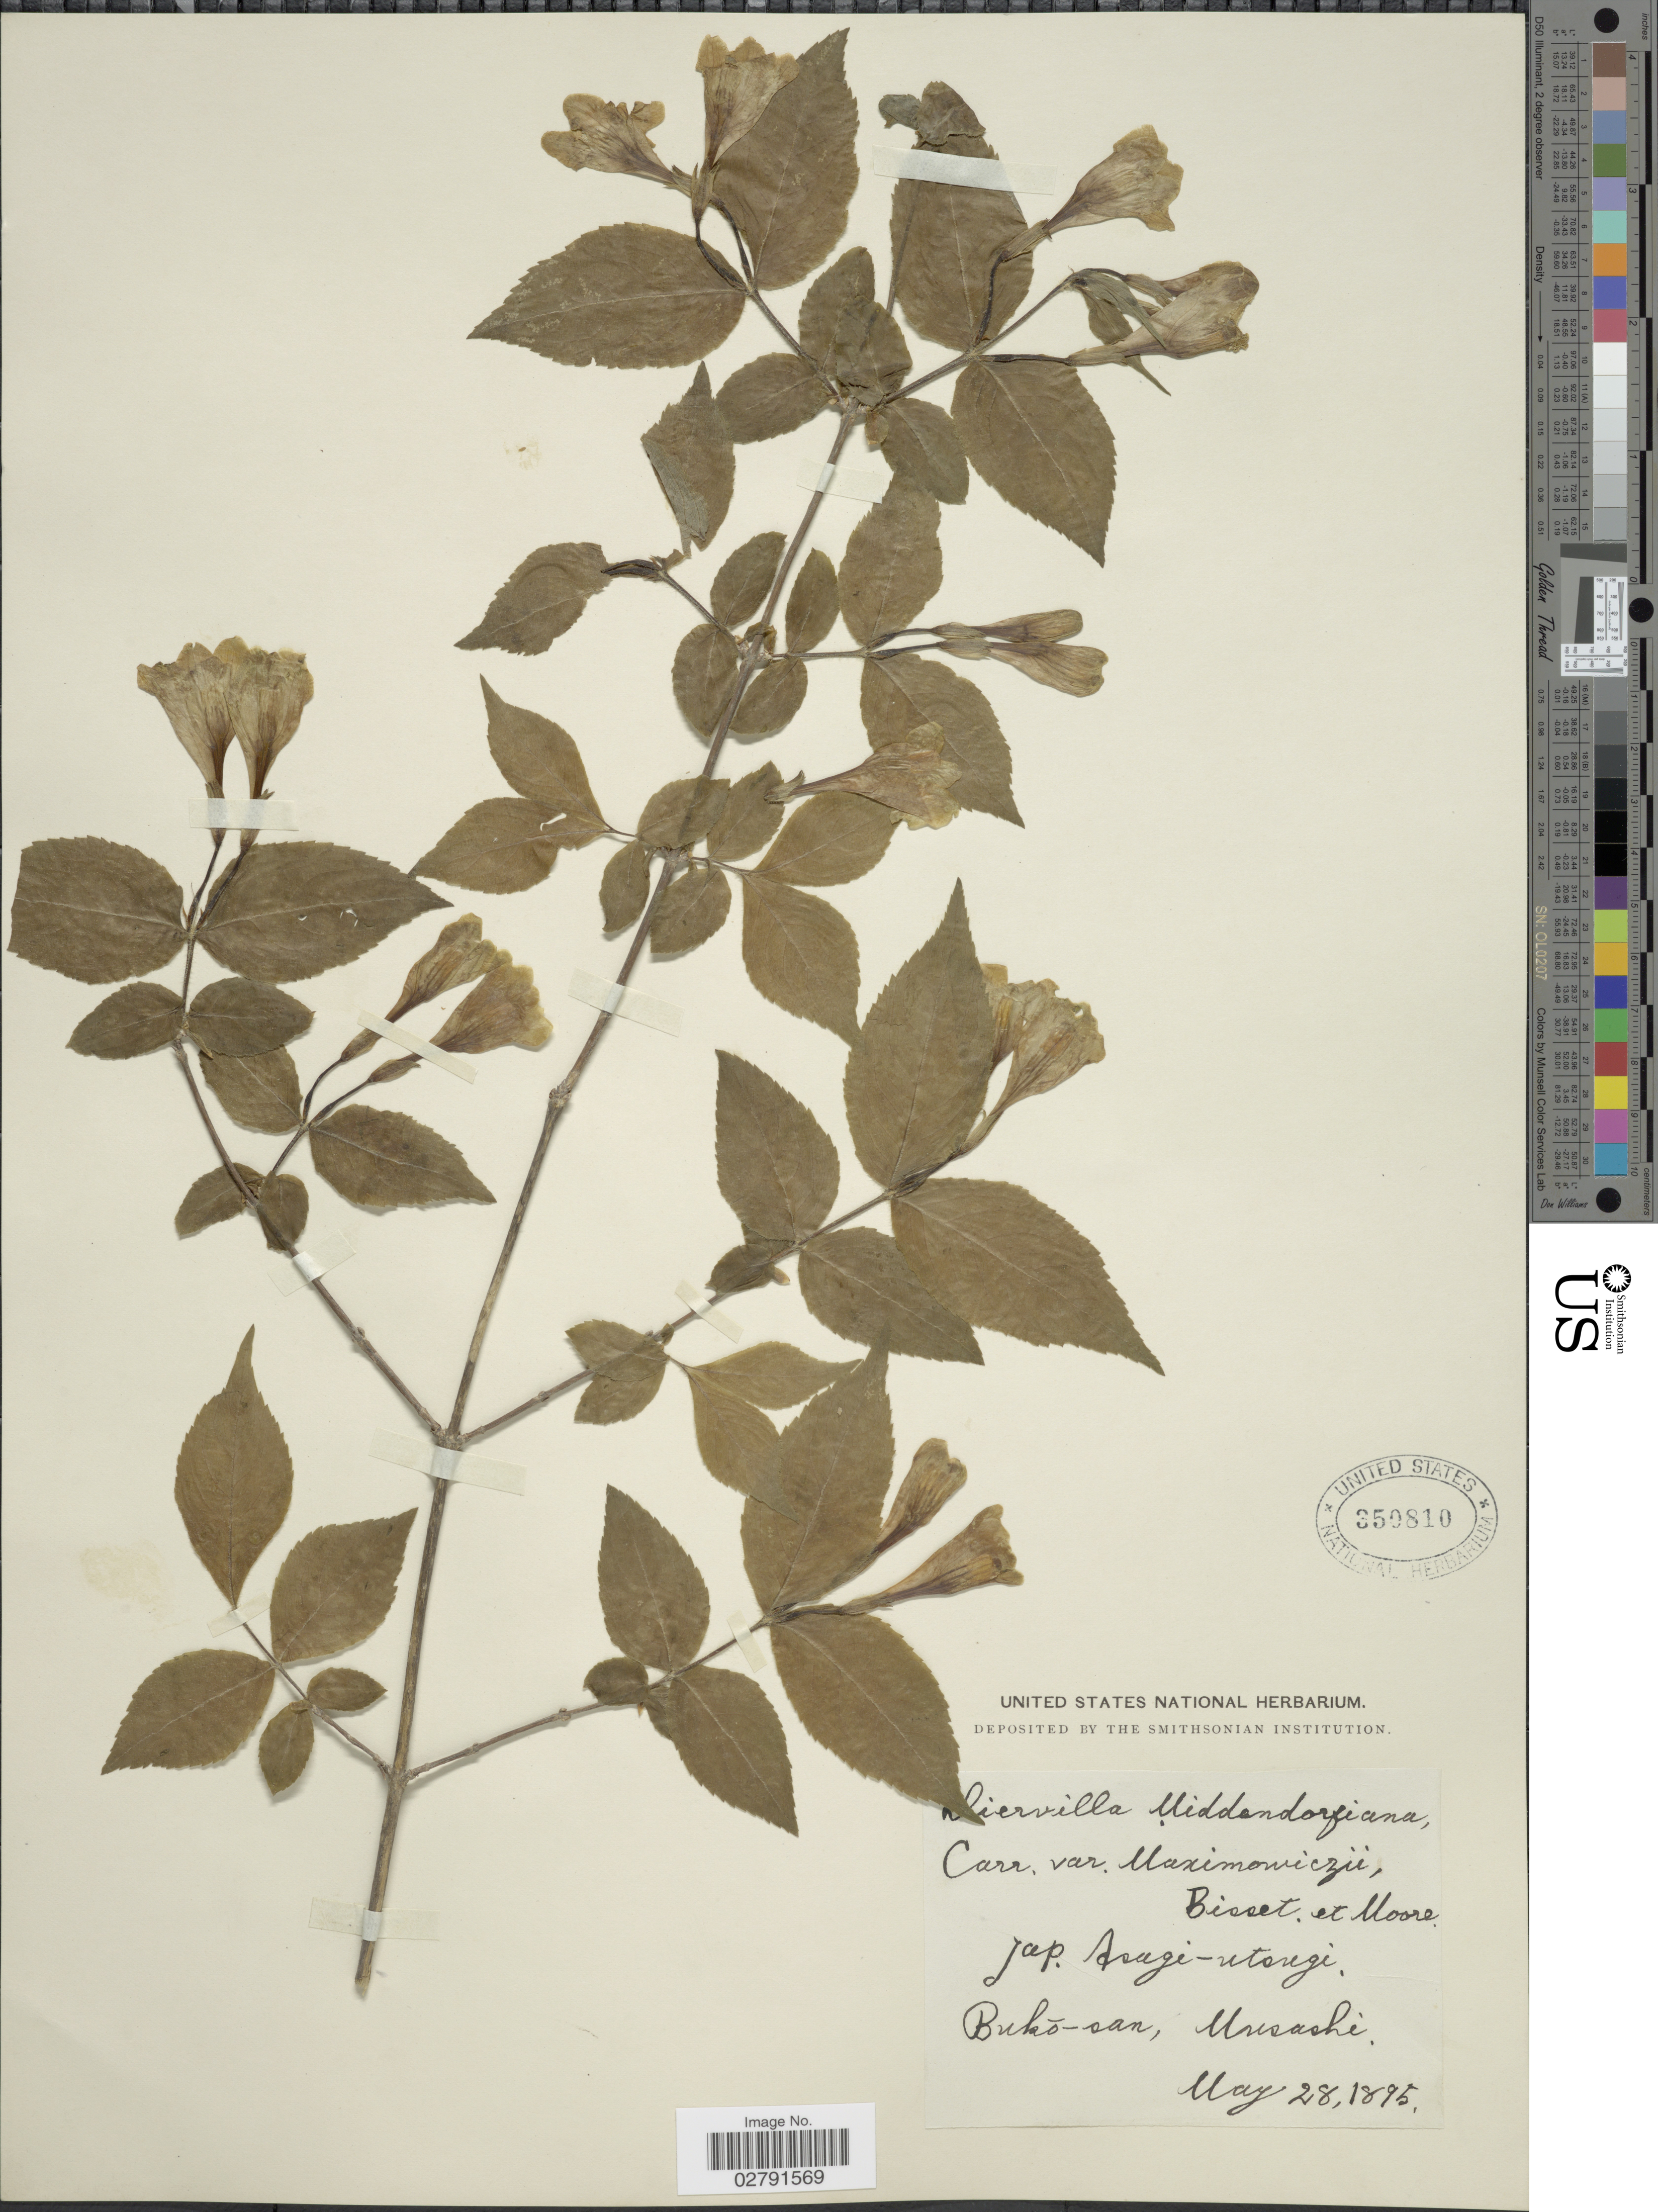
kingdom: Plantae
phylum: Tracheophyta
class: Magnoliopsida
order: Dipsacales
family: Caprifoliaceae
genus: Diervilla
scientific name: Diervilla middendorfiana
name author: Carrière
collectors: ex herb. United States National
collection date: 1895-05-28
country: Japan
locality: Buko-san, Musashi.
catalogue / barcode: US 350810